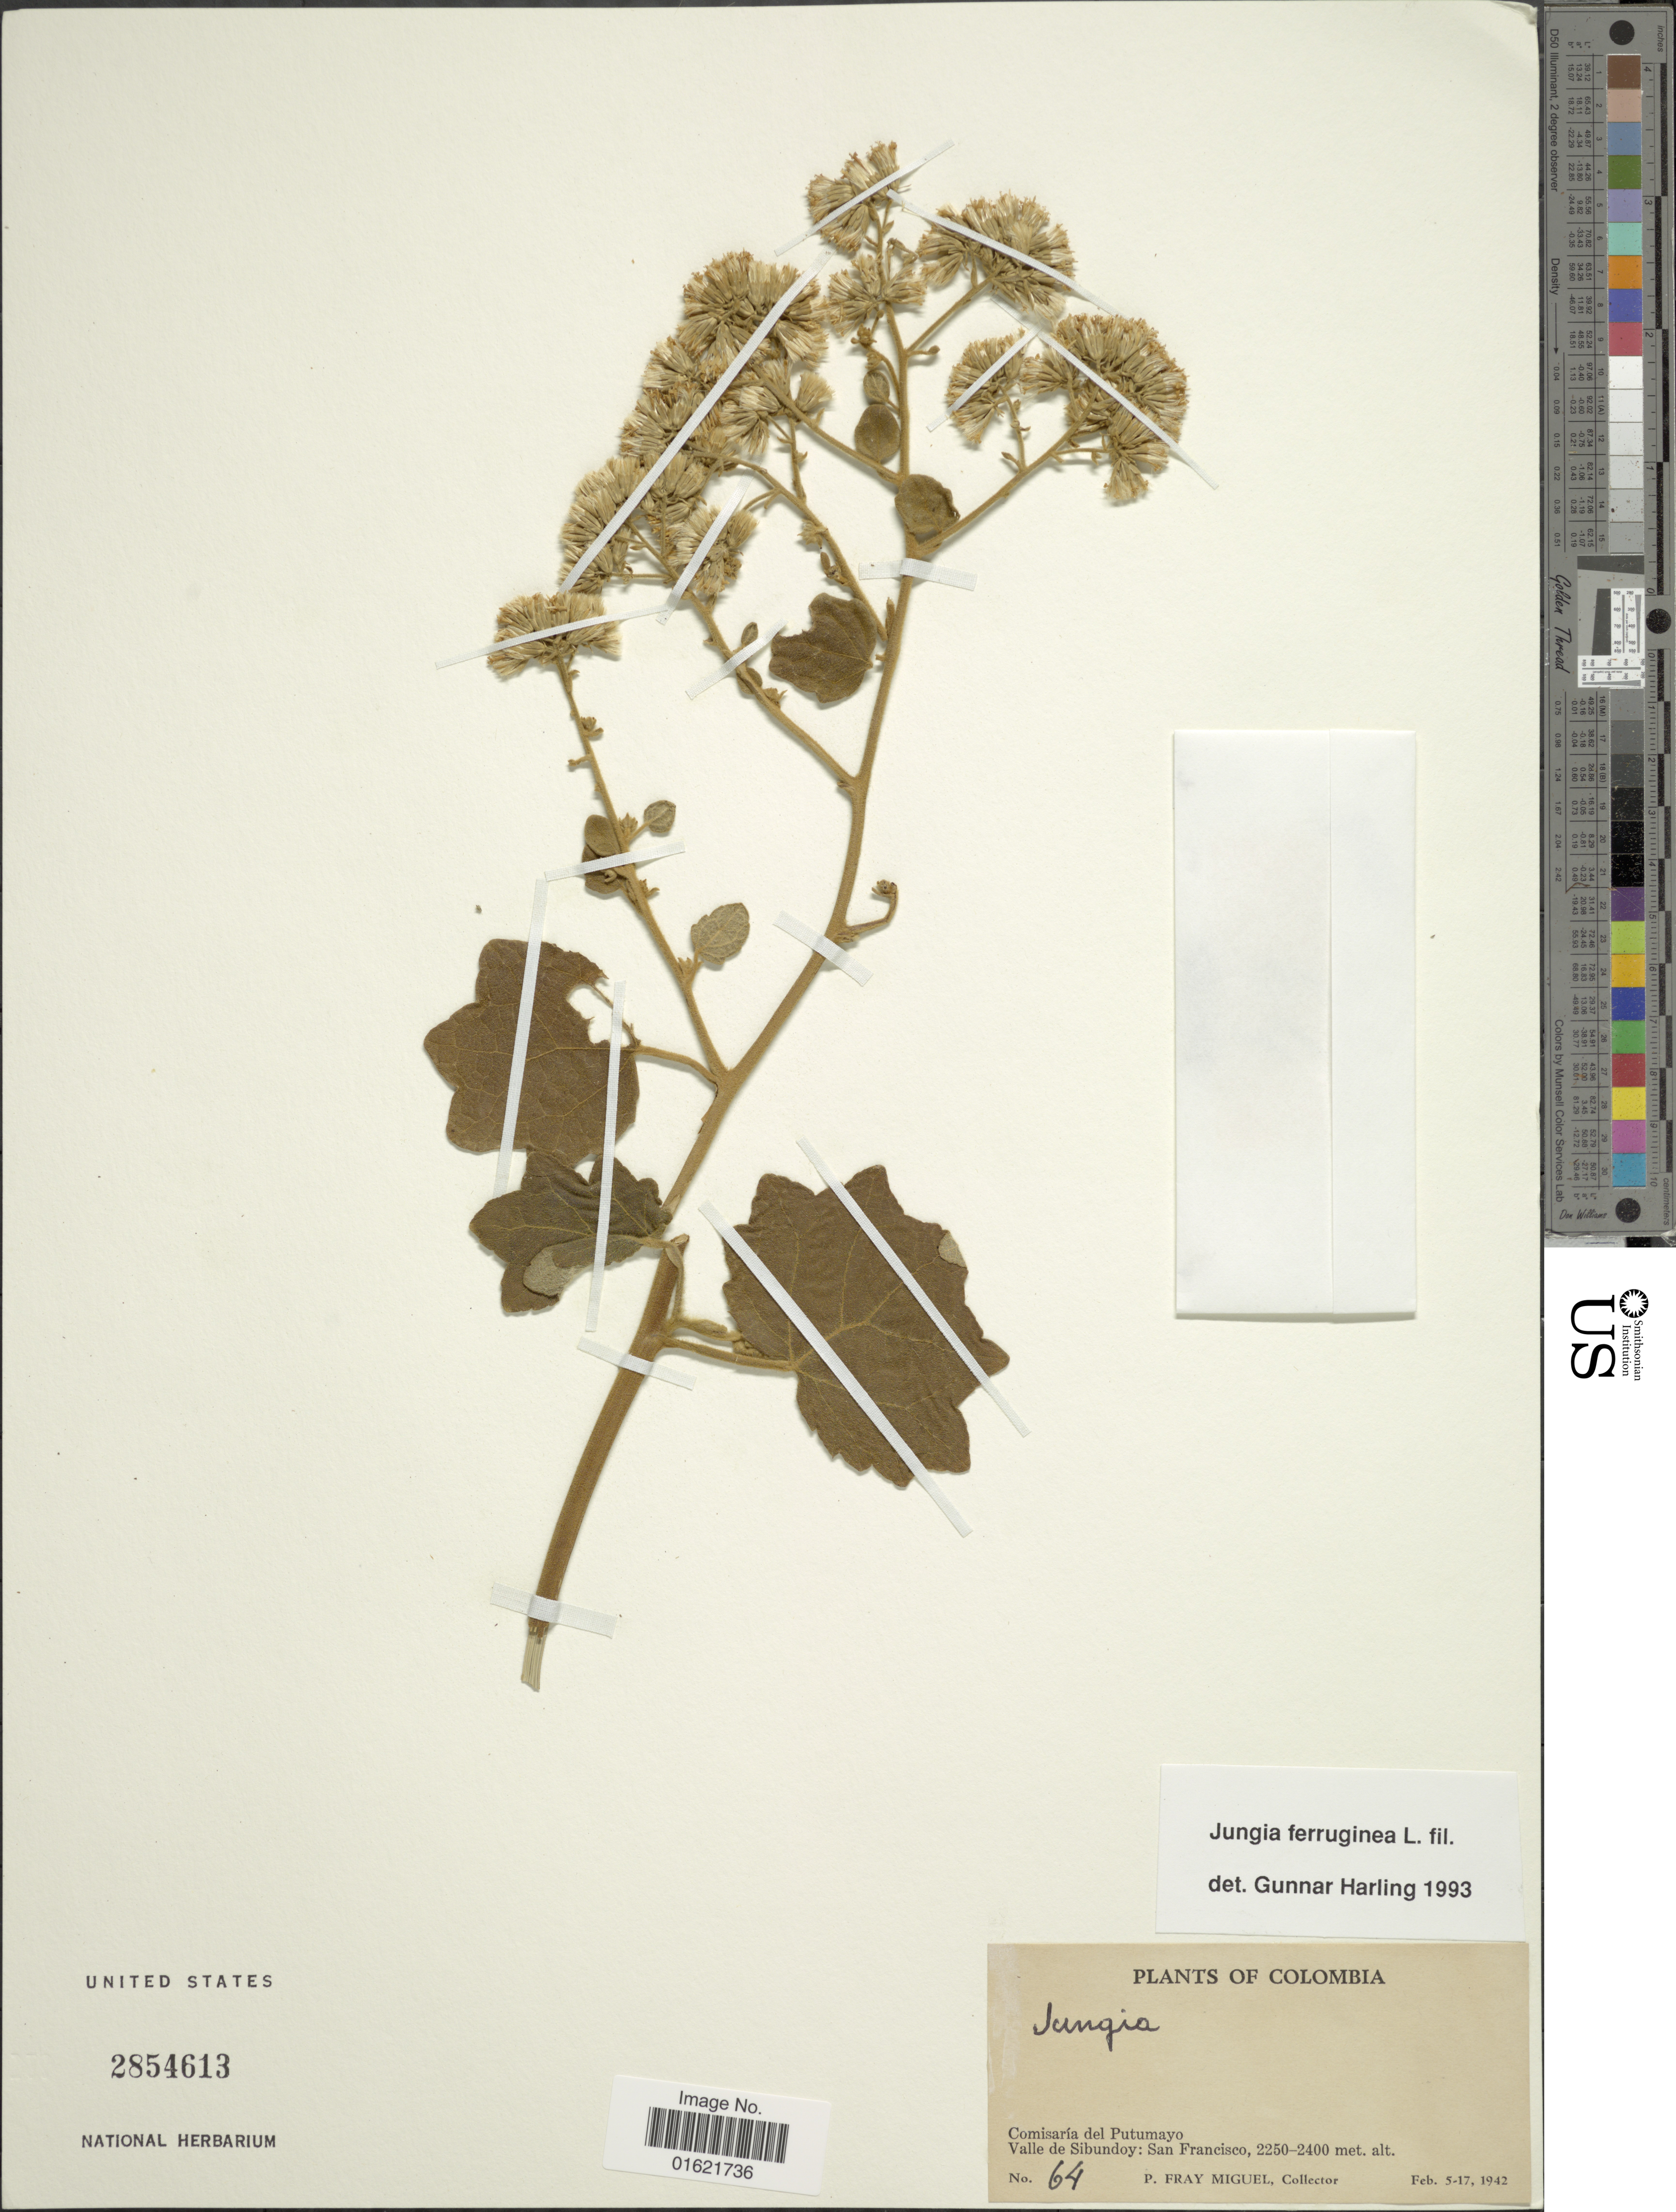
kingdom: Plantae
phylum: Tracheophyta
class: Magnoliopsida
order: Asterales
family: Asteraceae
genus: Jungia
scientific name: Jungia ferruginea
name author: L. f.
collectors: P. F. Miguel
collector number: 64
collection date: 1942-02-05/1942-02-17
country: Colombia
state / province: Putumayo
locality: Comisaria del Putumayo: Valle de Sibundoy: San Francisco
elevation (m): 2250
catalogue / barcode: US 2854613